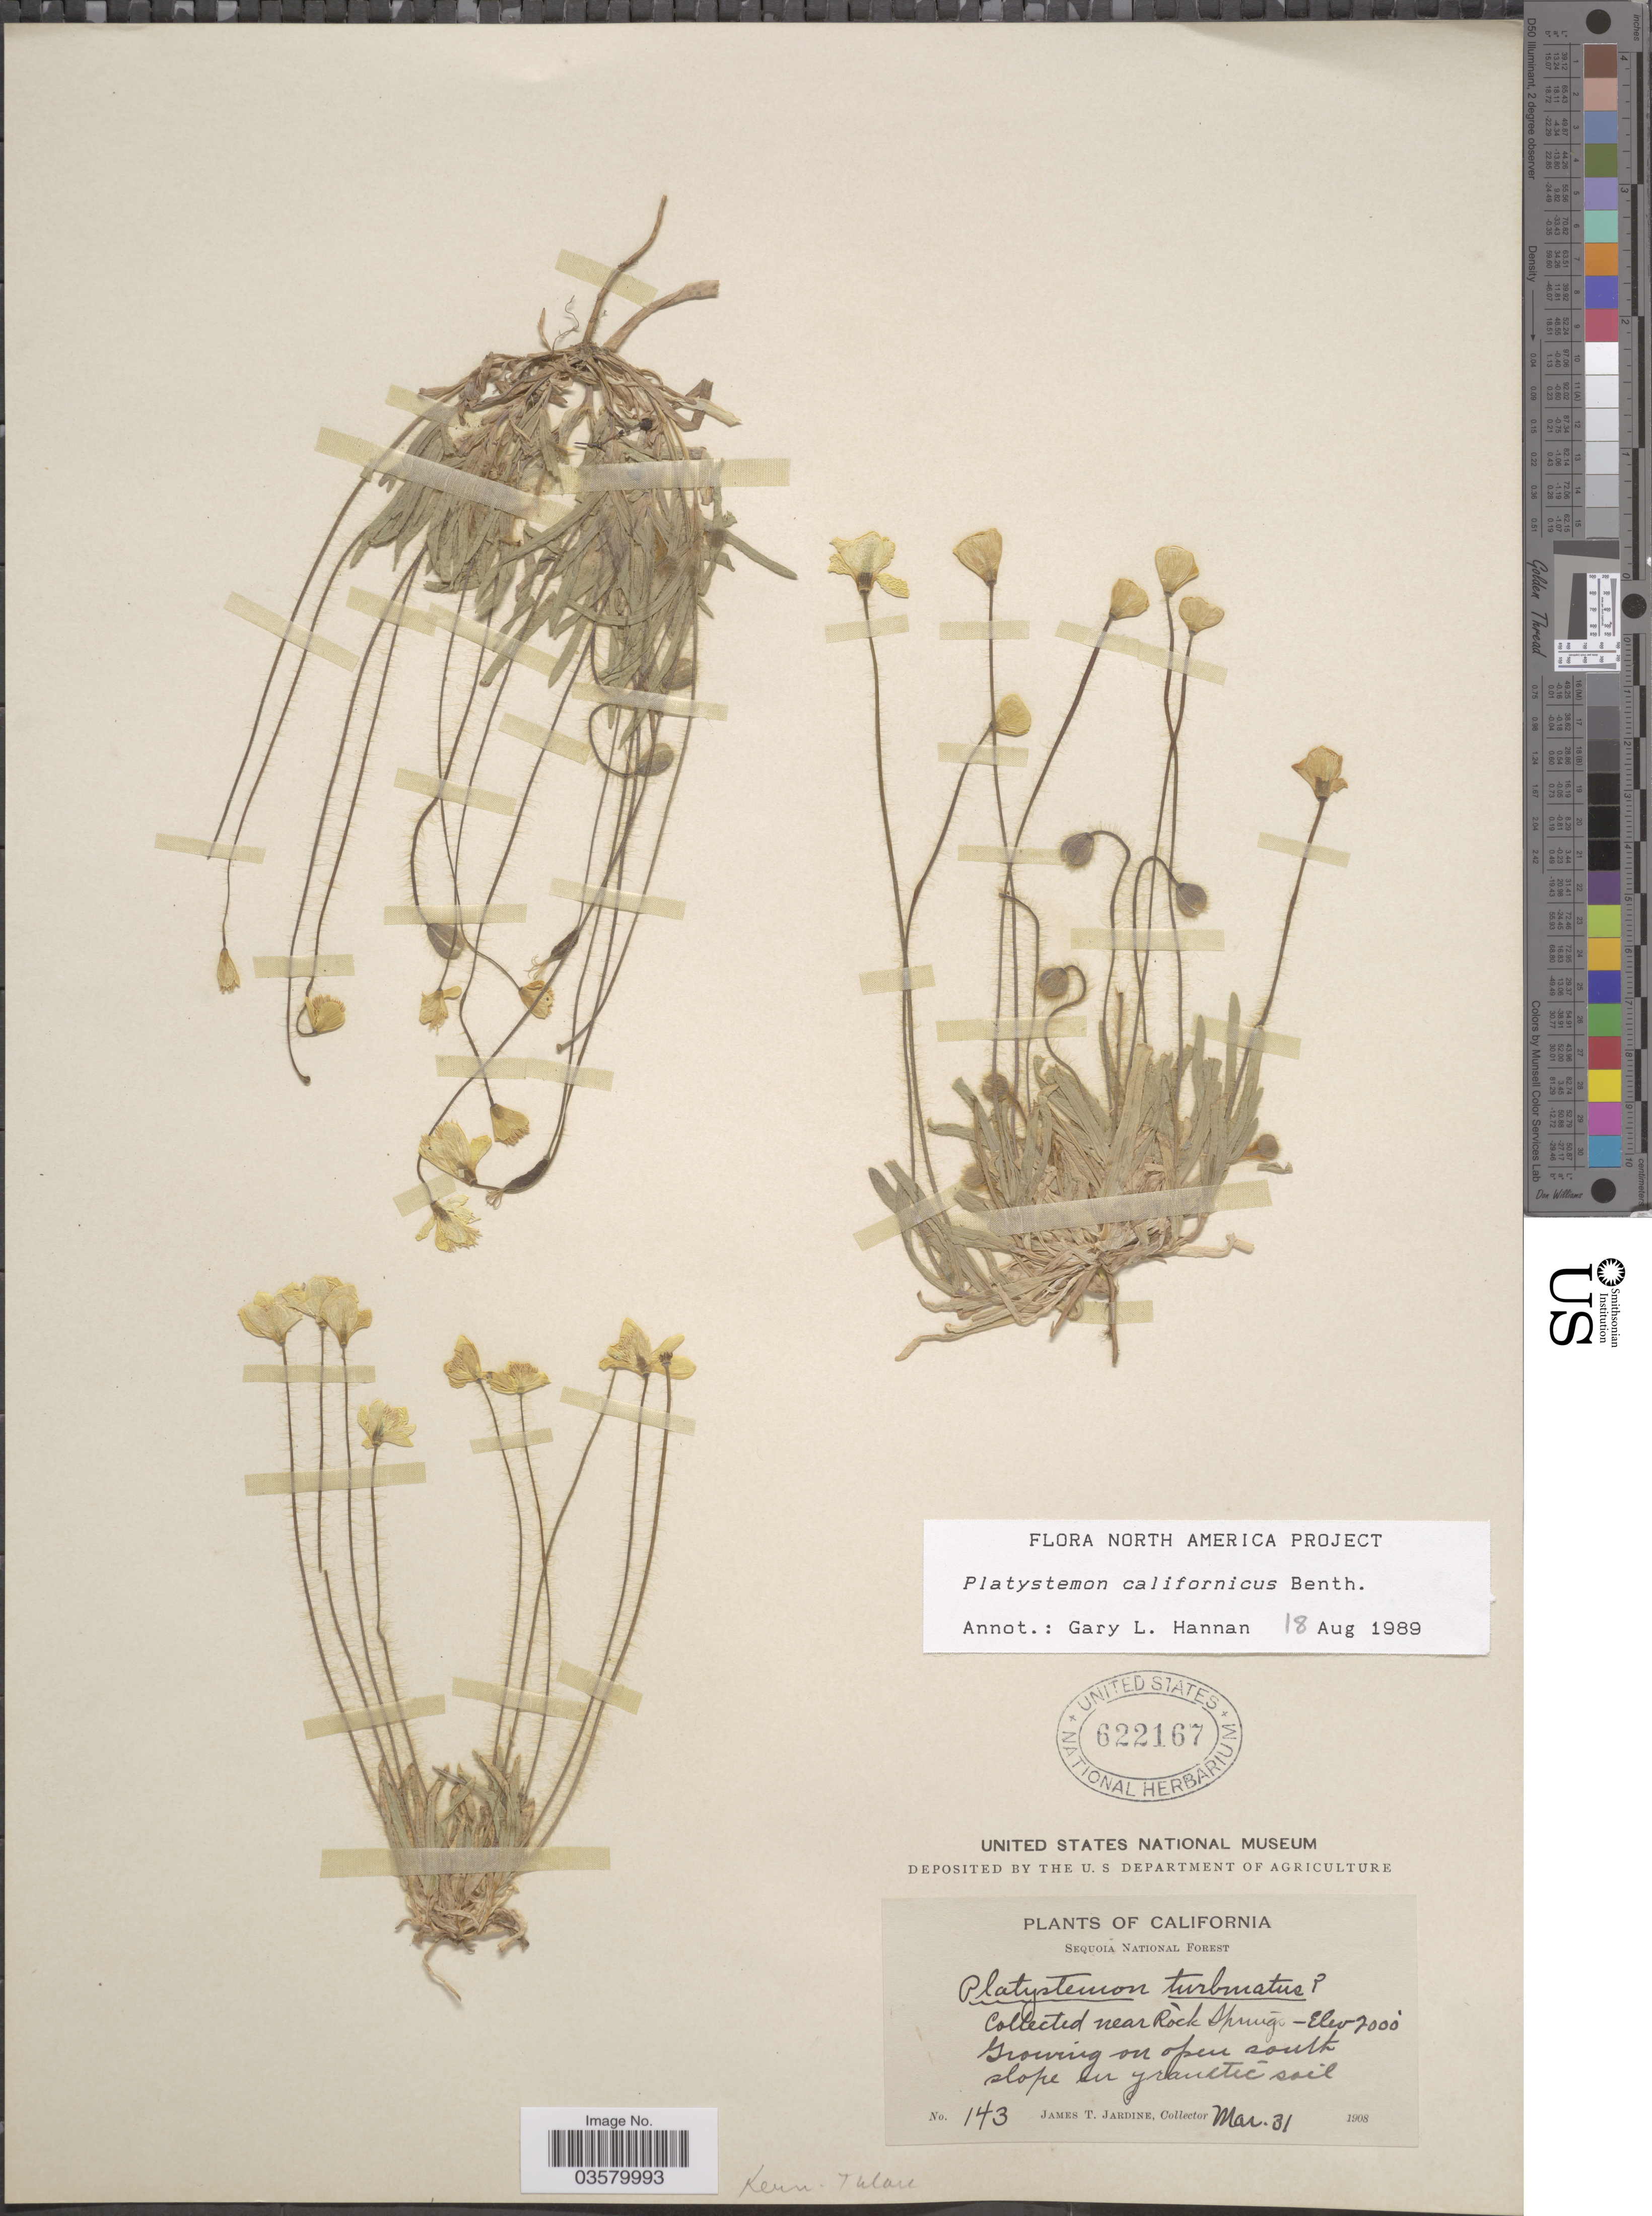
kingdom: Plantae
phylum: Tracheophyta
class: Magnoliopsida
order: Ranunculales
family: Papaveraceae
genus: Platystemon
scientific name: Platystemon californicus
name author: Benth.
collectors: J. T. Jardine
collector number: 143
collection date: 1908-03-31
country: United States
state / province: California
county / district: Kern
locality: Sequoia National Forest. Near Rock Springs. Kern.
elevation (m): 610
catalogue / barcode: US 622167